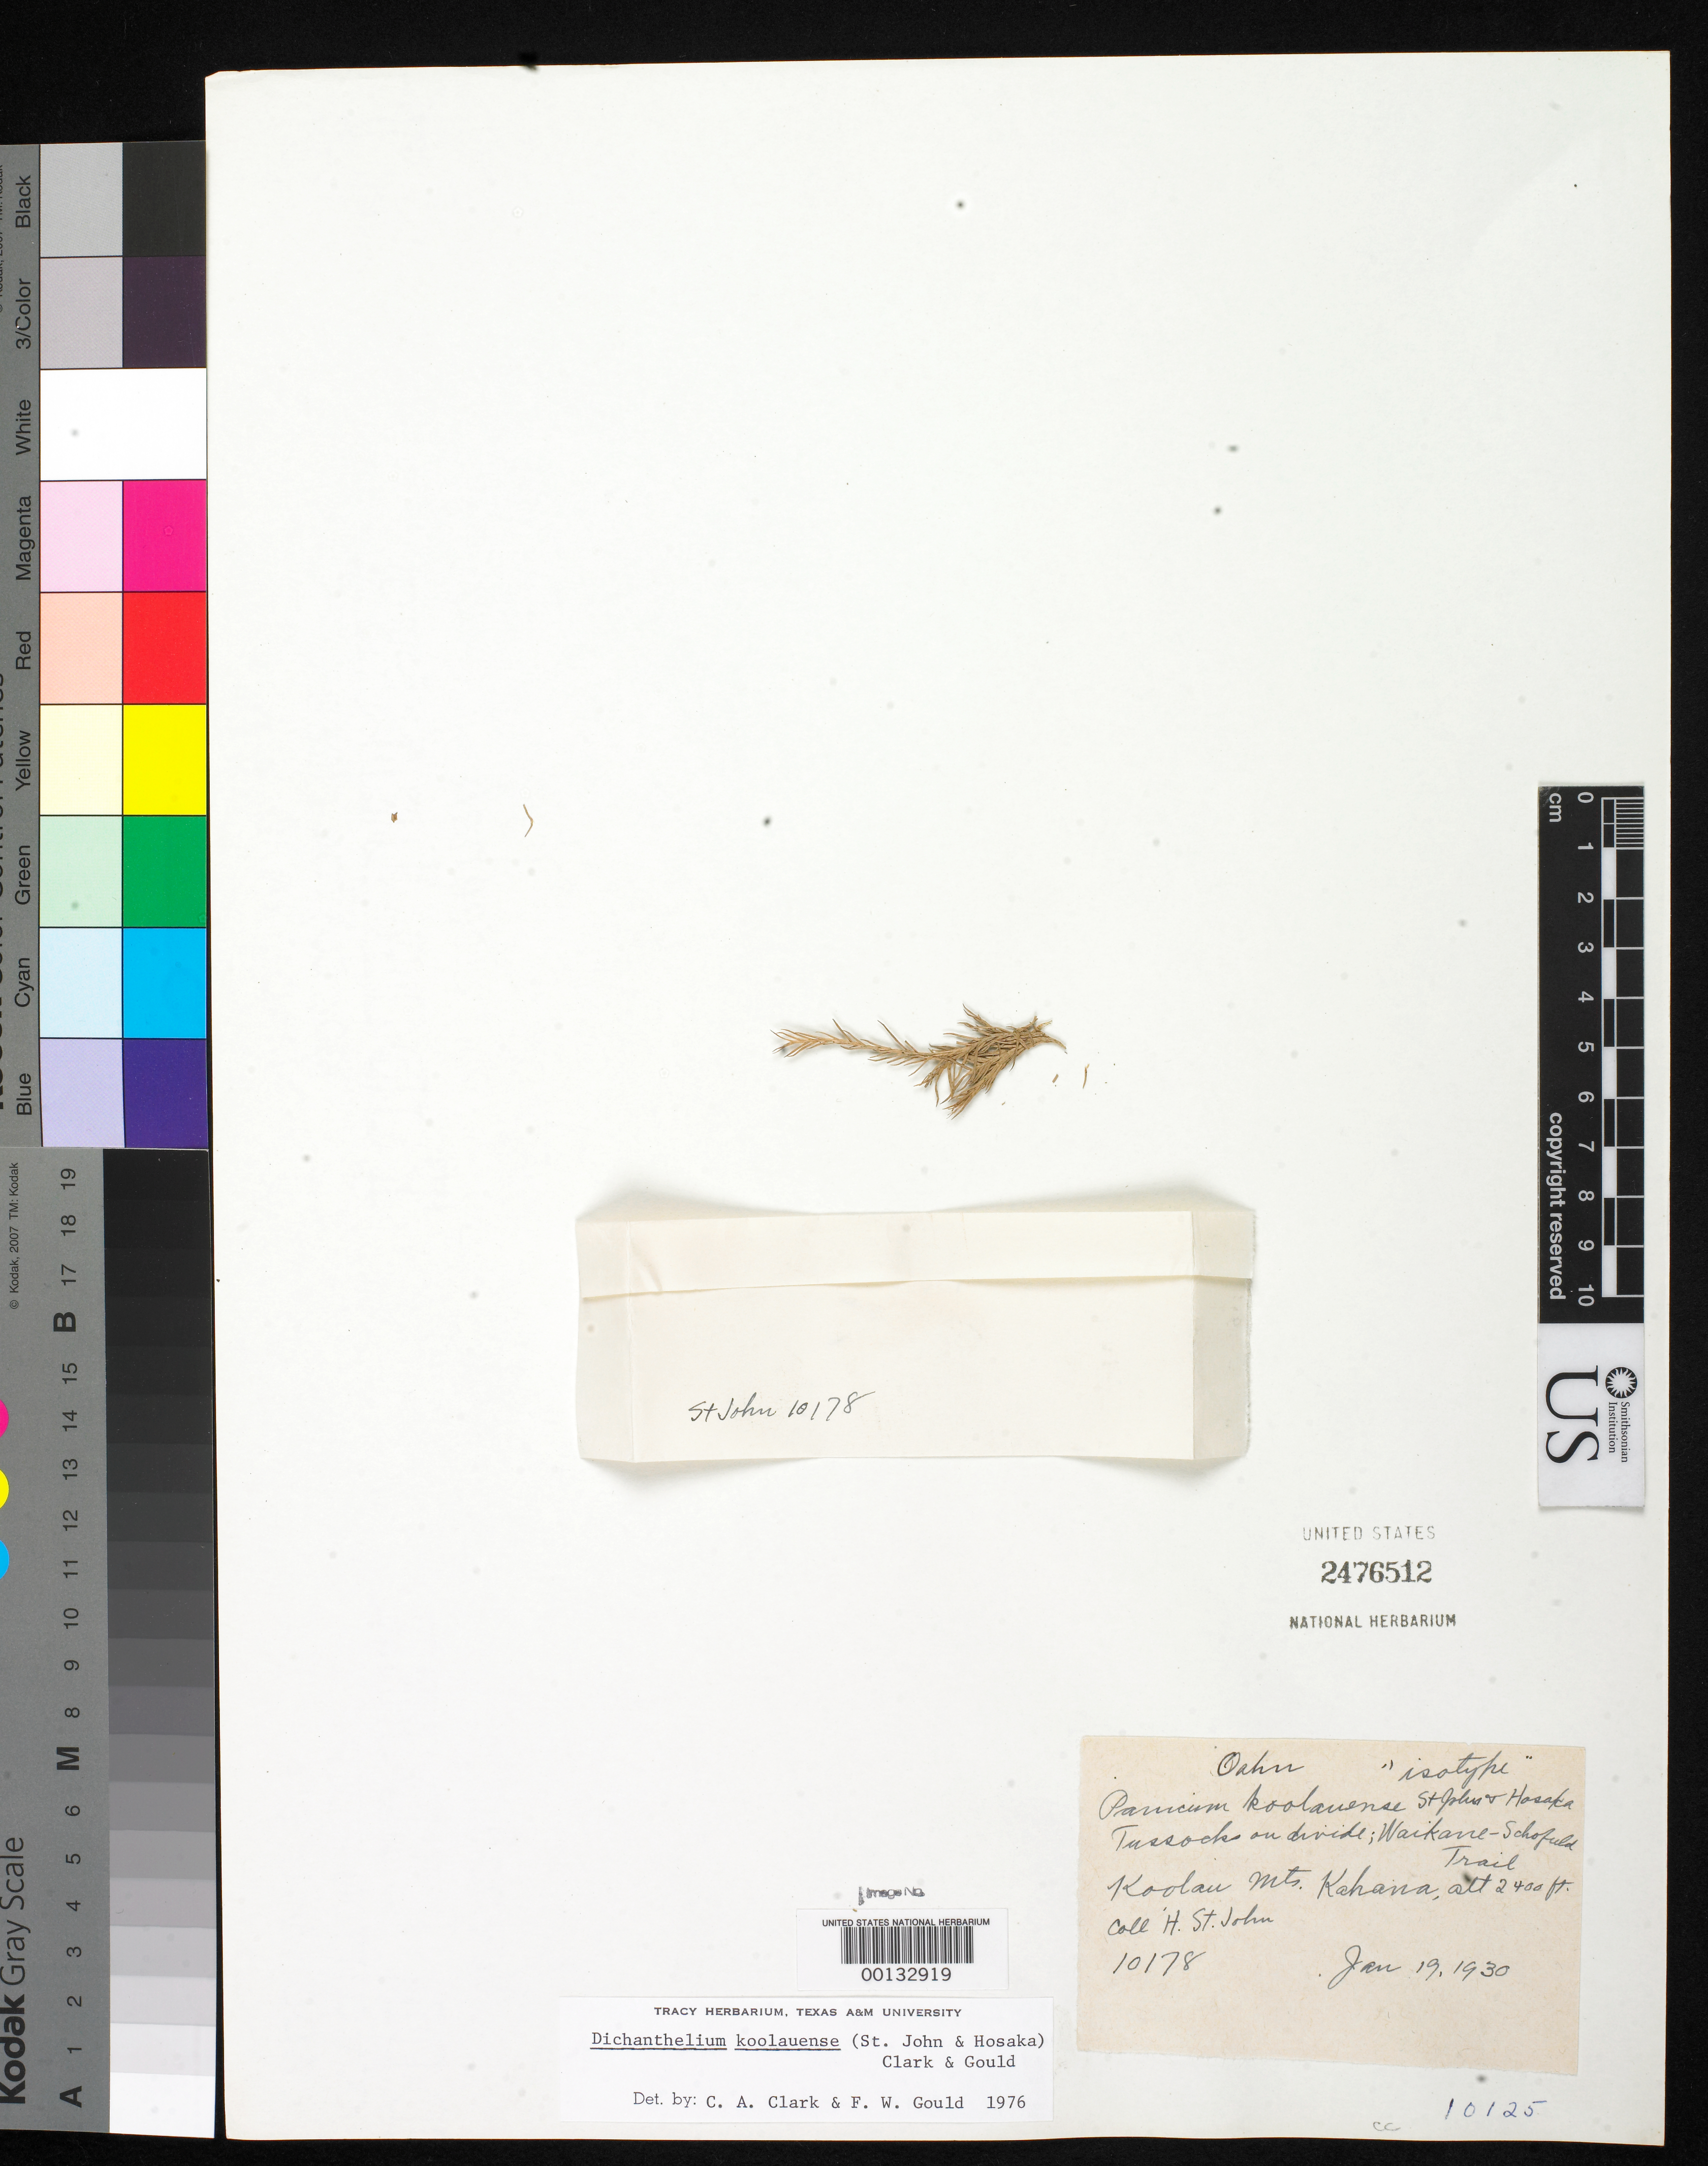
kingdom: Plantae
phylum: Tracheophyta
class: Liliopsida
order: Poales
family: Poaceae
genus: Panicum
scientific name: Panicum koolauense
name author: H. St. John & Hosaka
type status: Type Fragment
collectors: H. St. John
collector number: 10178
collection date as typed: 19 Jan 1930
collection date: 1930-01-19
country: United States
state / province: Hawaii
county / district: Honolulu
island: Oahu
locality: Waikane-Schofield Trail, Koolau Mts., Kahana.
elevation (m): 732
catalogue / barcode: US 2476512